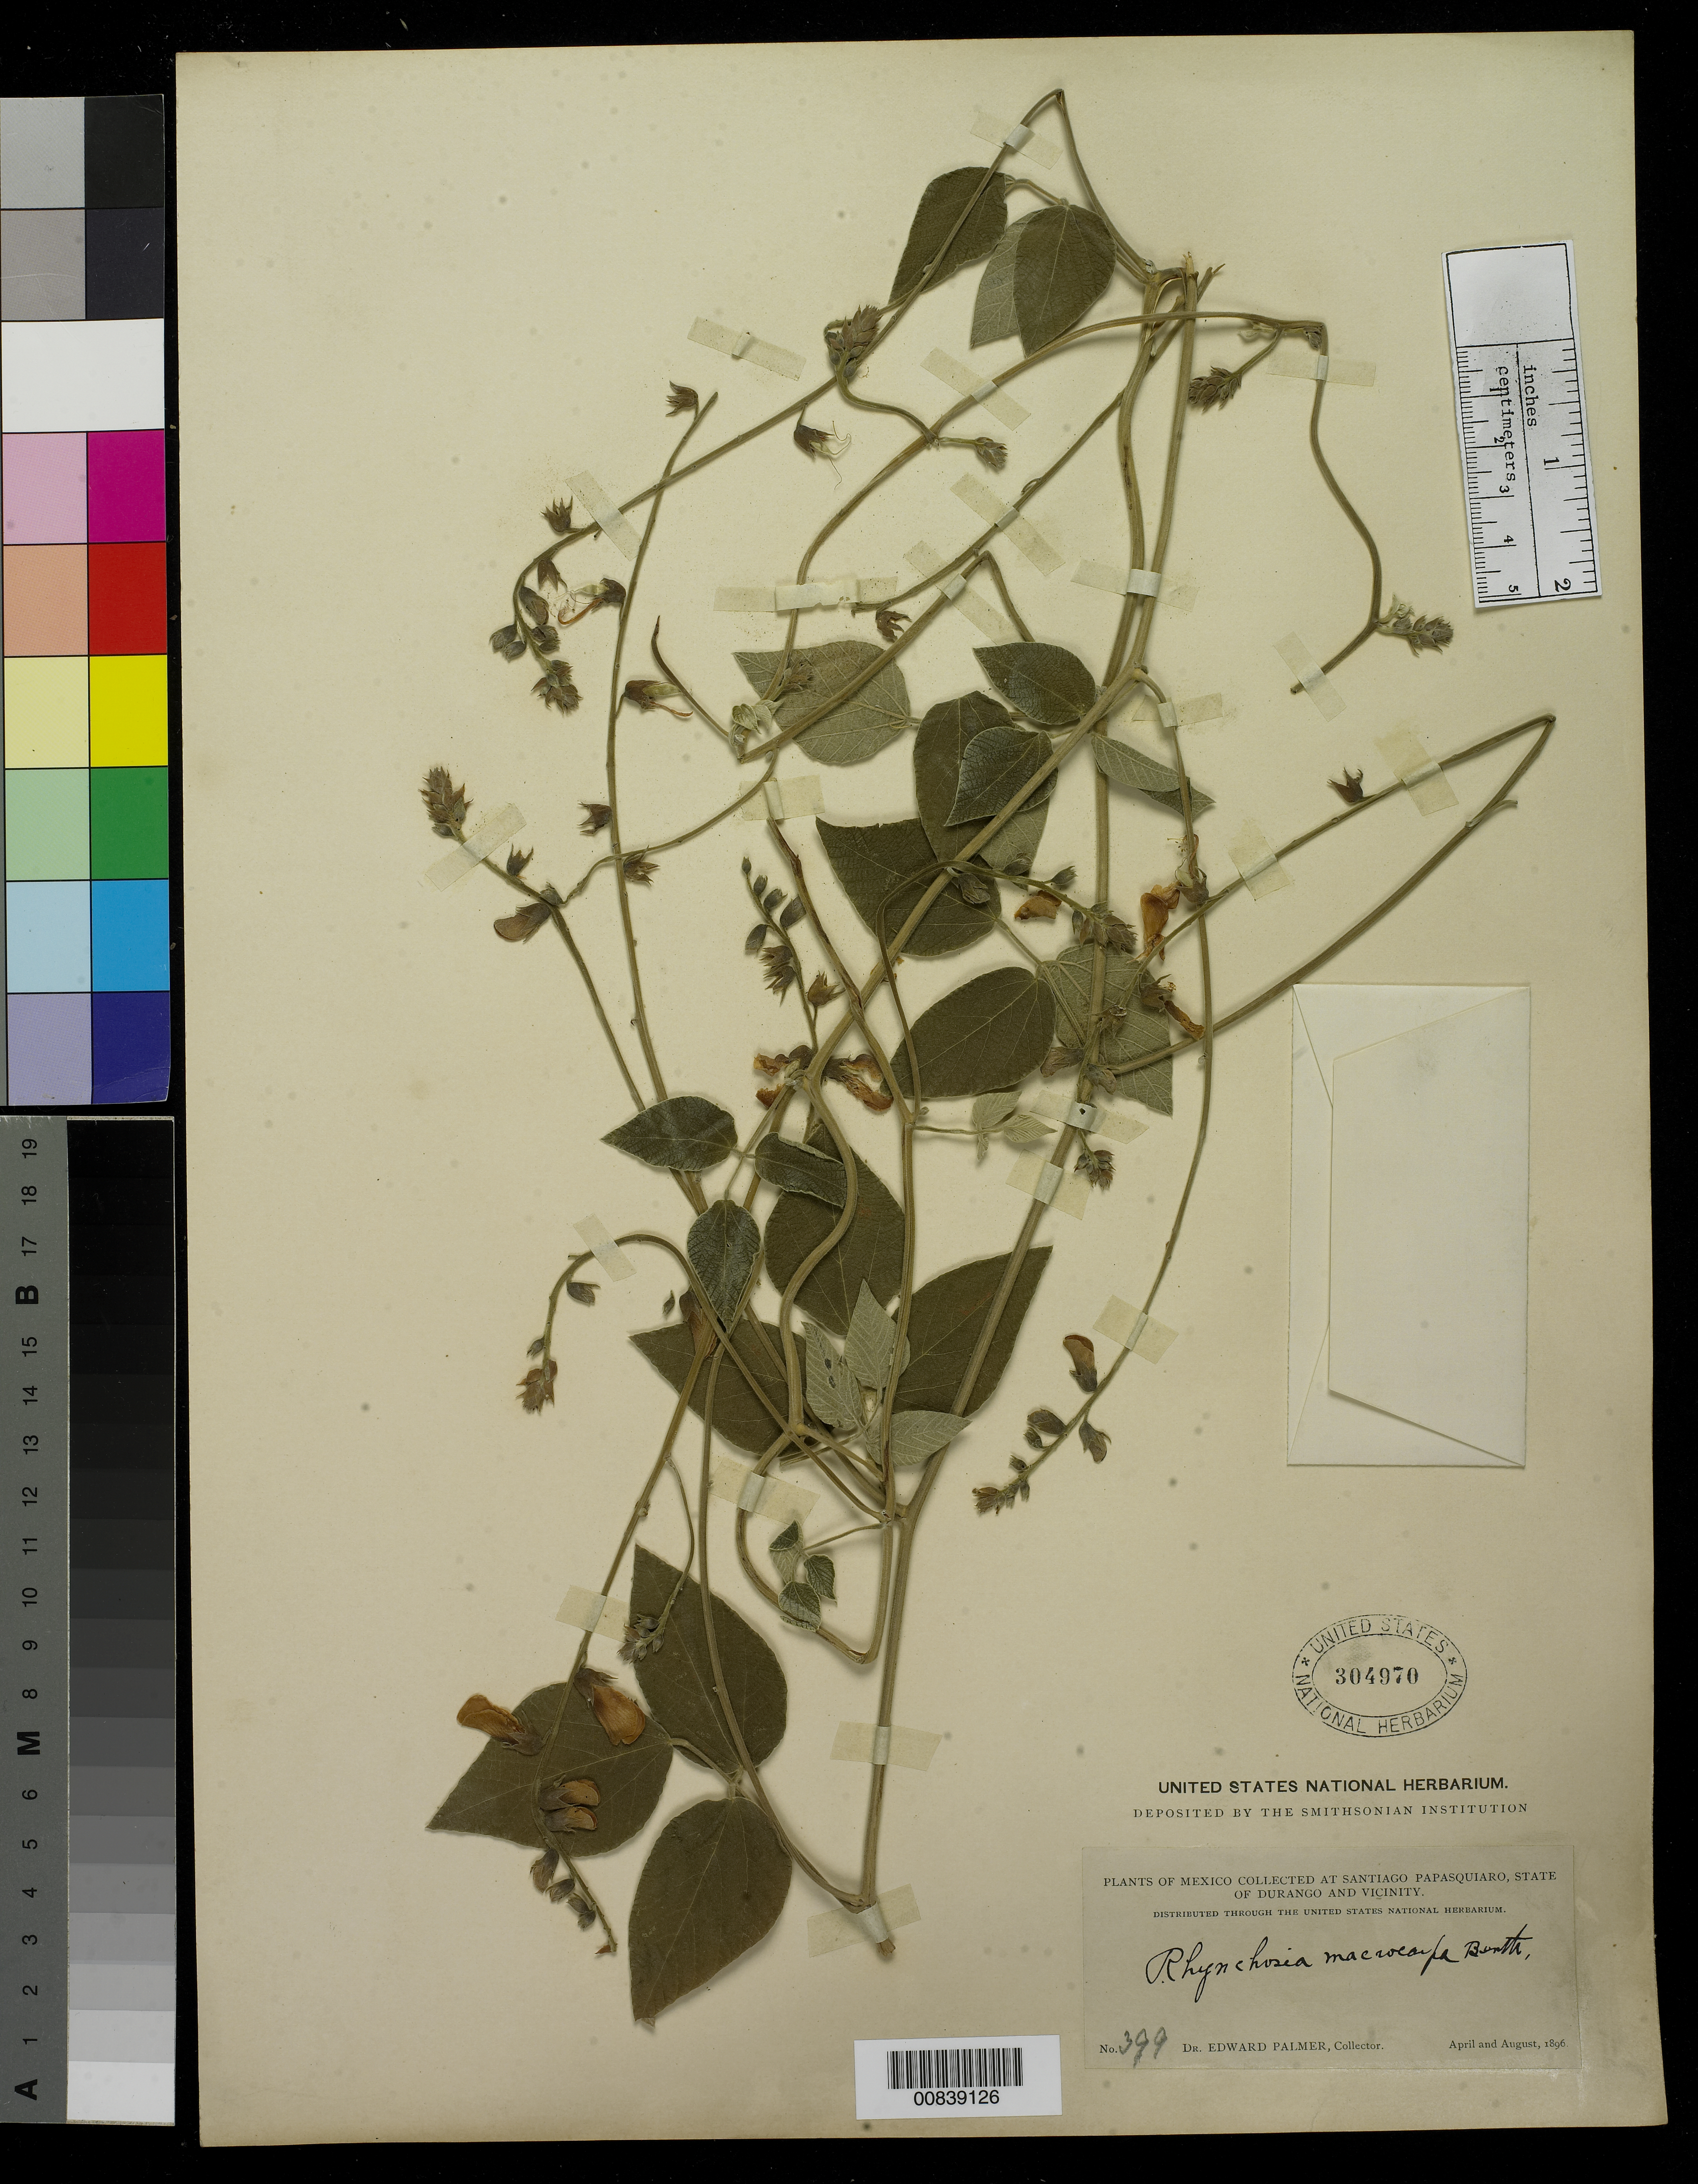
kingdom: Plantae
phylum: Tracheophyta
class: Magnoliopsida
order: Fabales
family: Fabaceae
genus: Rhynchosia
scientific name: Rhynchosia macrocarpa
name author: Benth.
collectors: E. Palmer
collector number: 399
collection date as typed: Apr 1896 to -- Aug 1896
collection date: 1896-04/1896-08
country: Mexico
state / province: Durango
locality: Santiago Papasquiaro, Durango and vicinity.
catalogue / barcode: US 304970